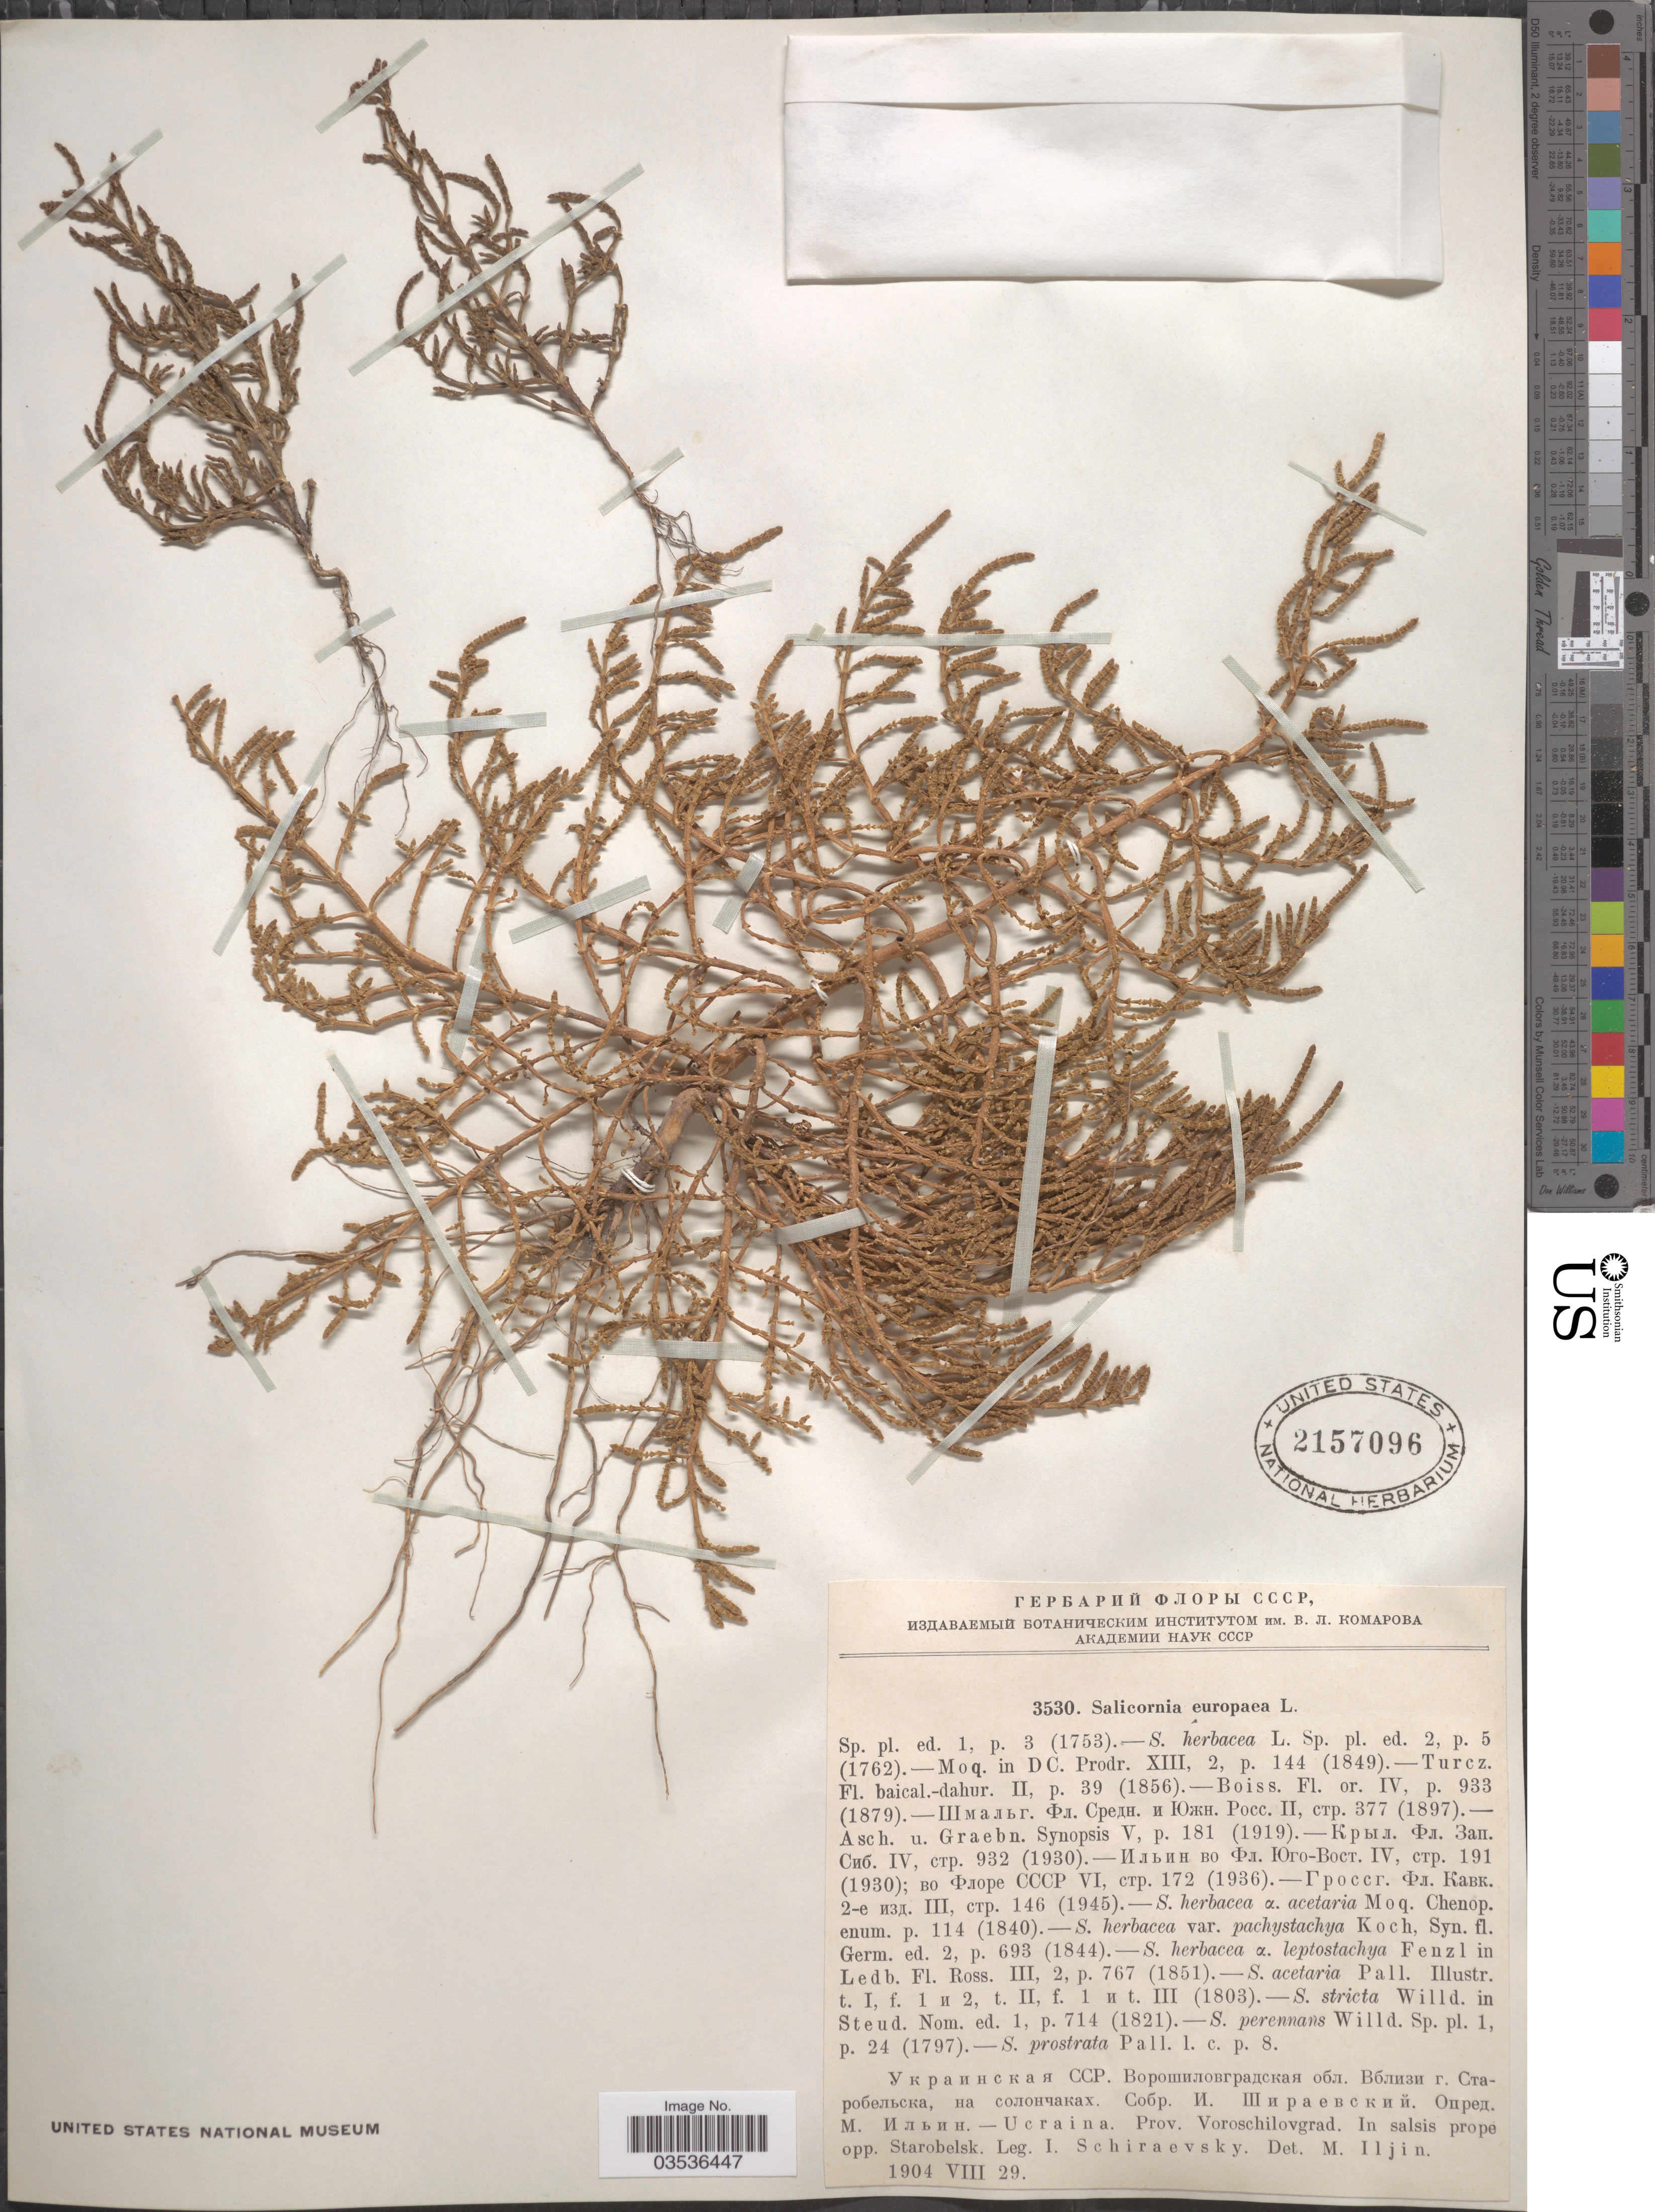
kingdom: Plantae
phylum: Tracheophyta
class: Magnoliopsida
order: Caryophyllales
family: Amaranthaceae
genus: Salicornia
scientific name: Salicornia europaea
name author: L.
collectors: I. Schiraevsky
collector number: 3530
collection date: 1904-08-29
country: Ukraine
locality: Ucraina. Prov. Voroschilovgrad. In salsis prope opp. Starobelsk.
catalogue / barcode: US 2157096